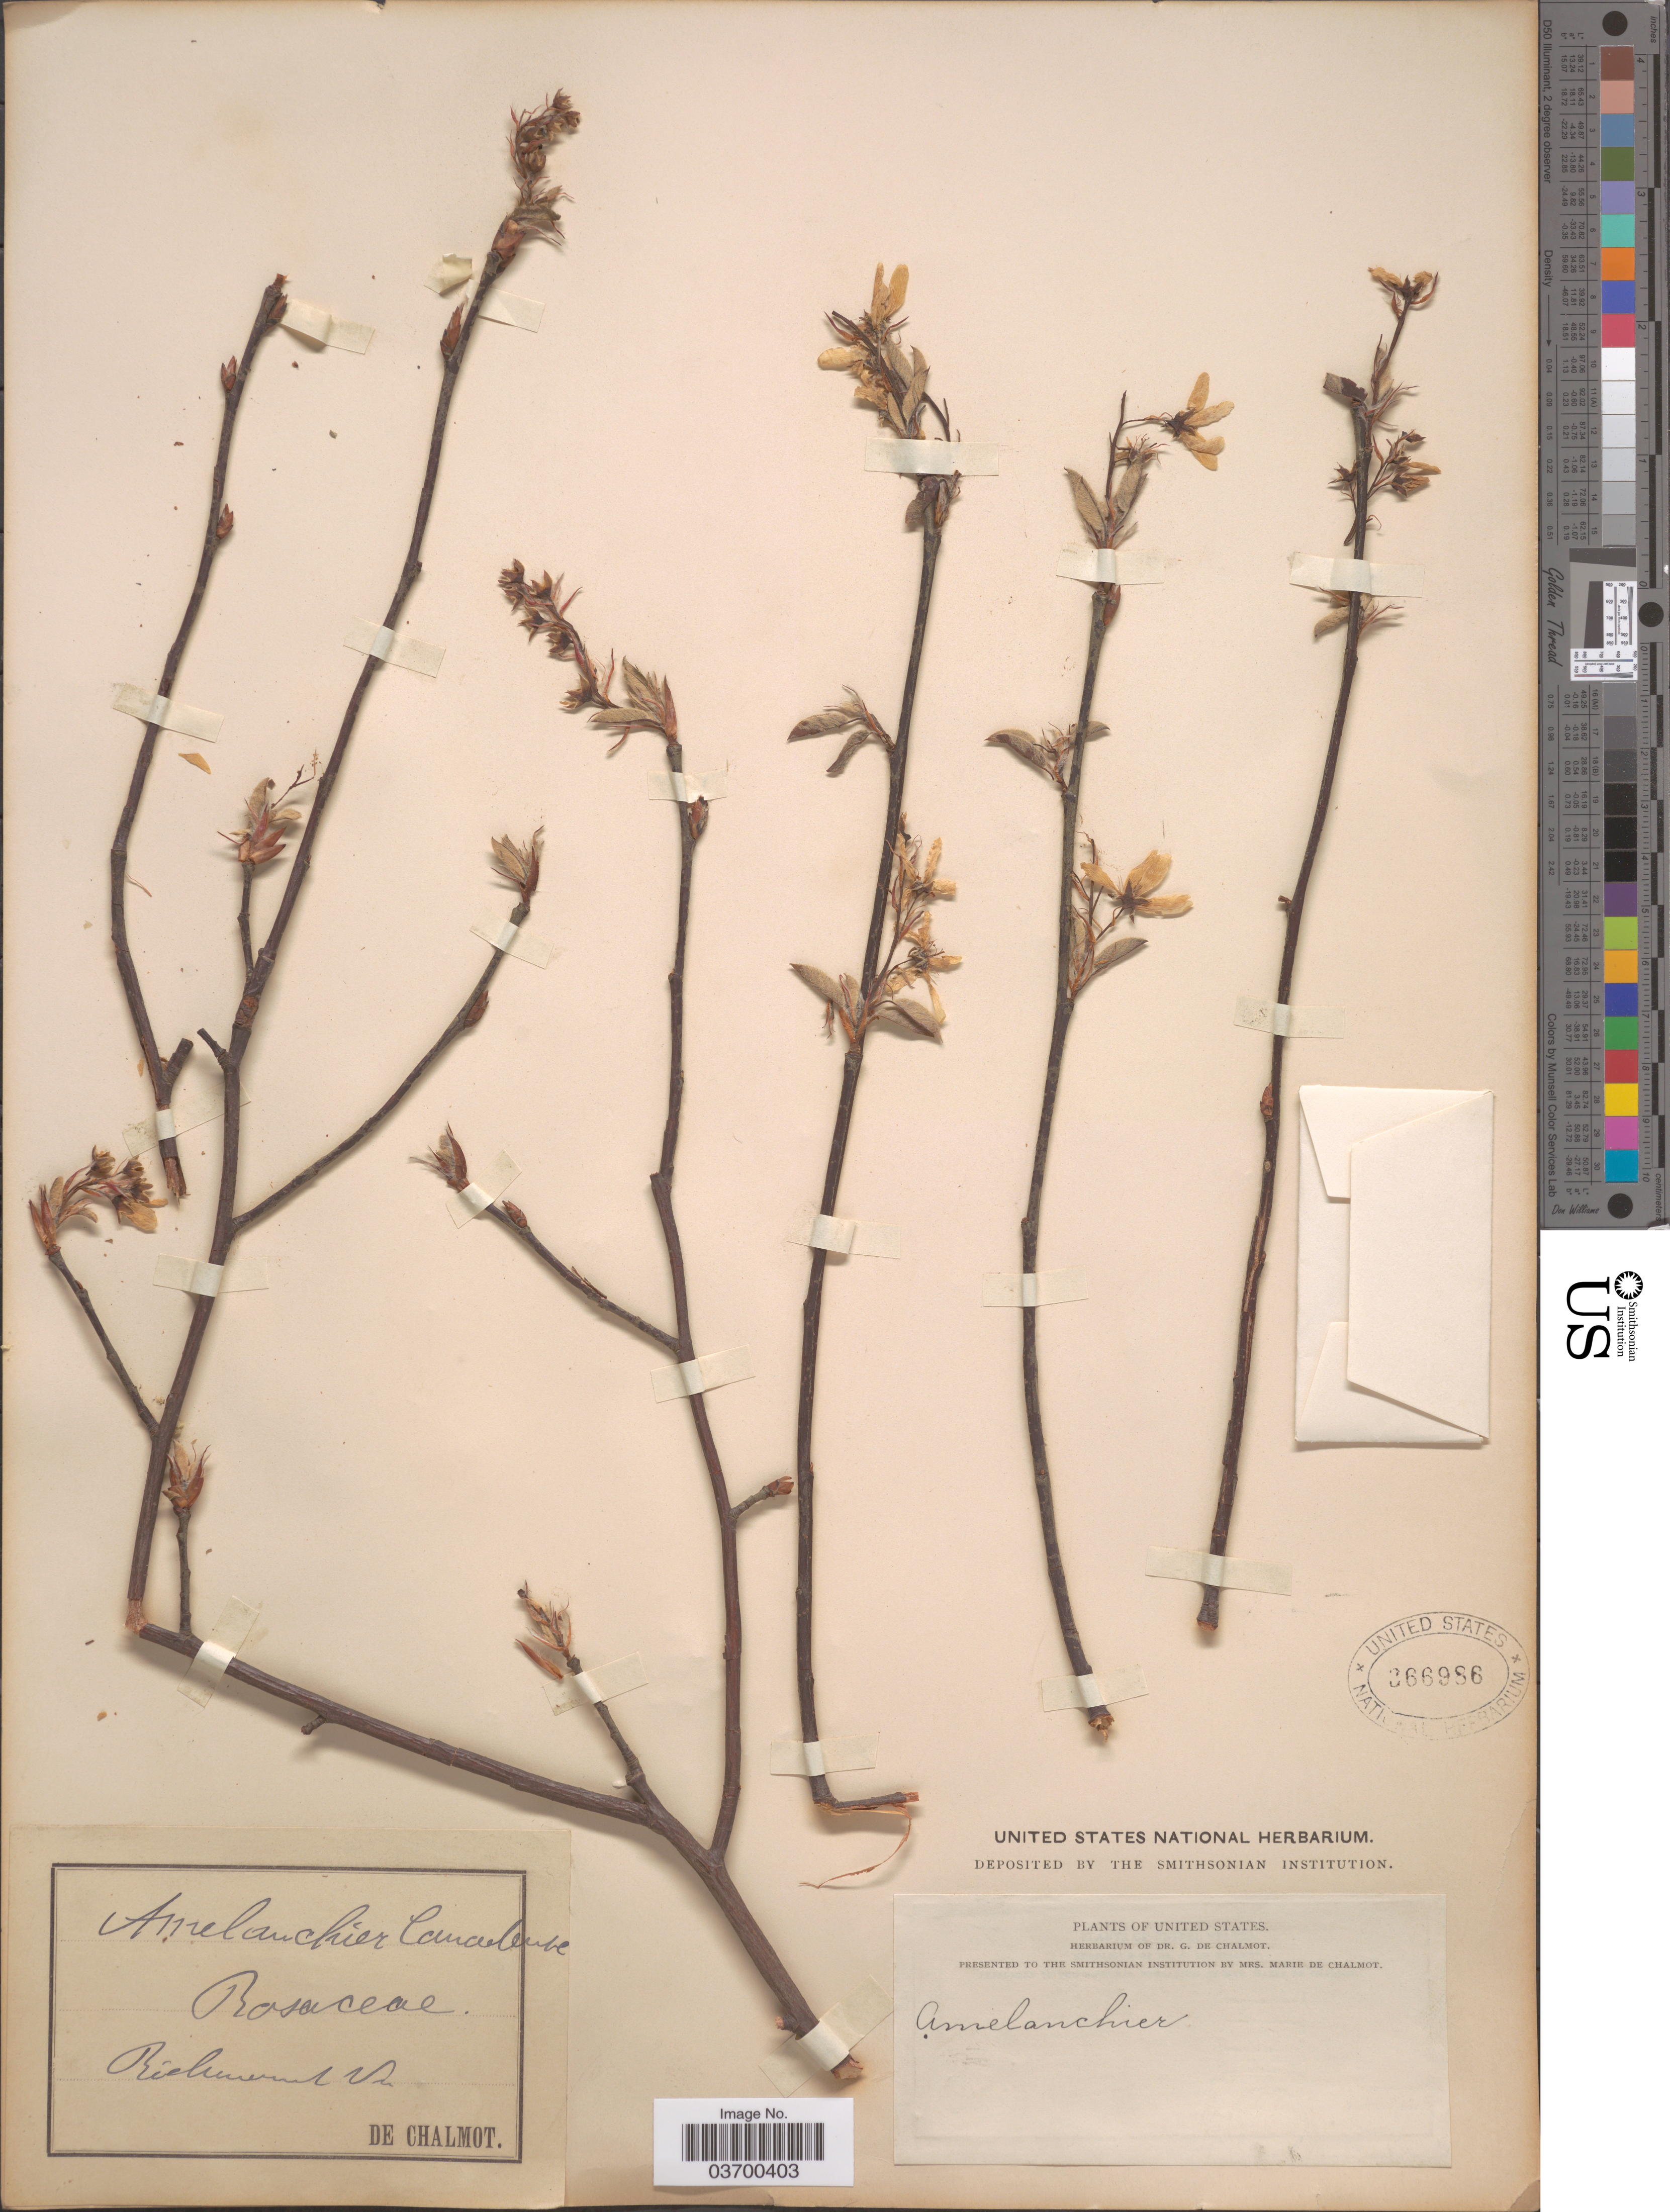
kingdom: Plantae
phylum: Tracheophyta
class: Magnoliopsida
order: Rosales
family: Rosaceae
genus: Amelanchier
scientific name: Amelanchier canadensis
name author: (L.) Medic.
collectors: G. de Chalmot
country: United States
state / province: Virginia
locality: Richmond.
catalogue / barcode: US 366986